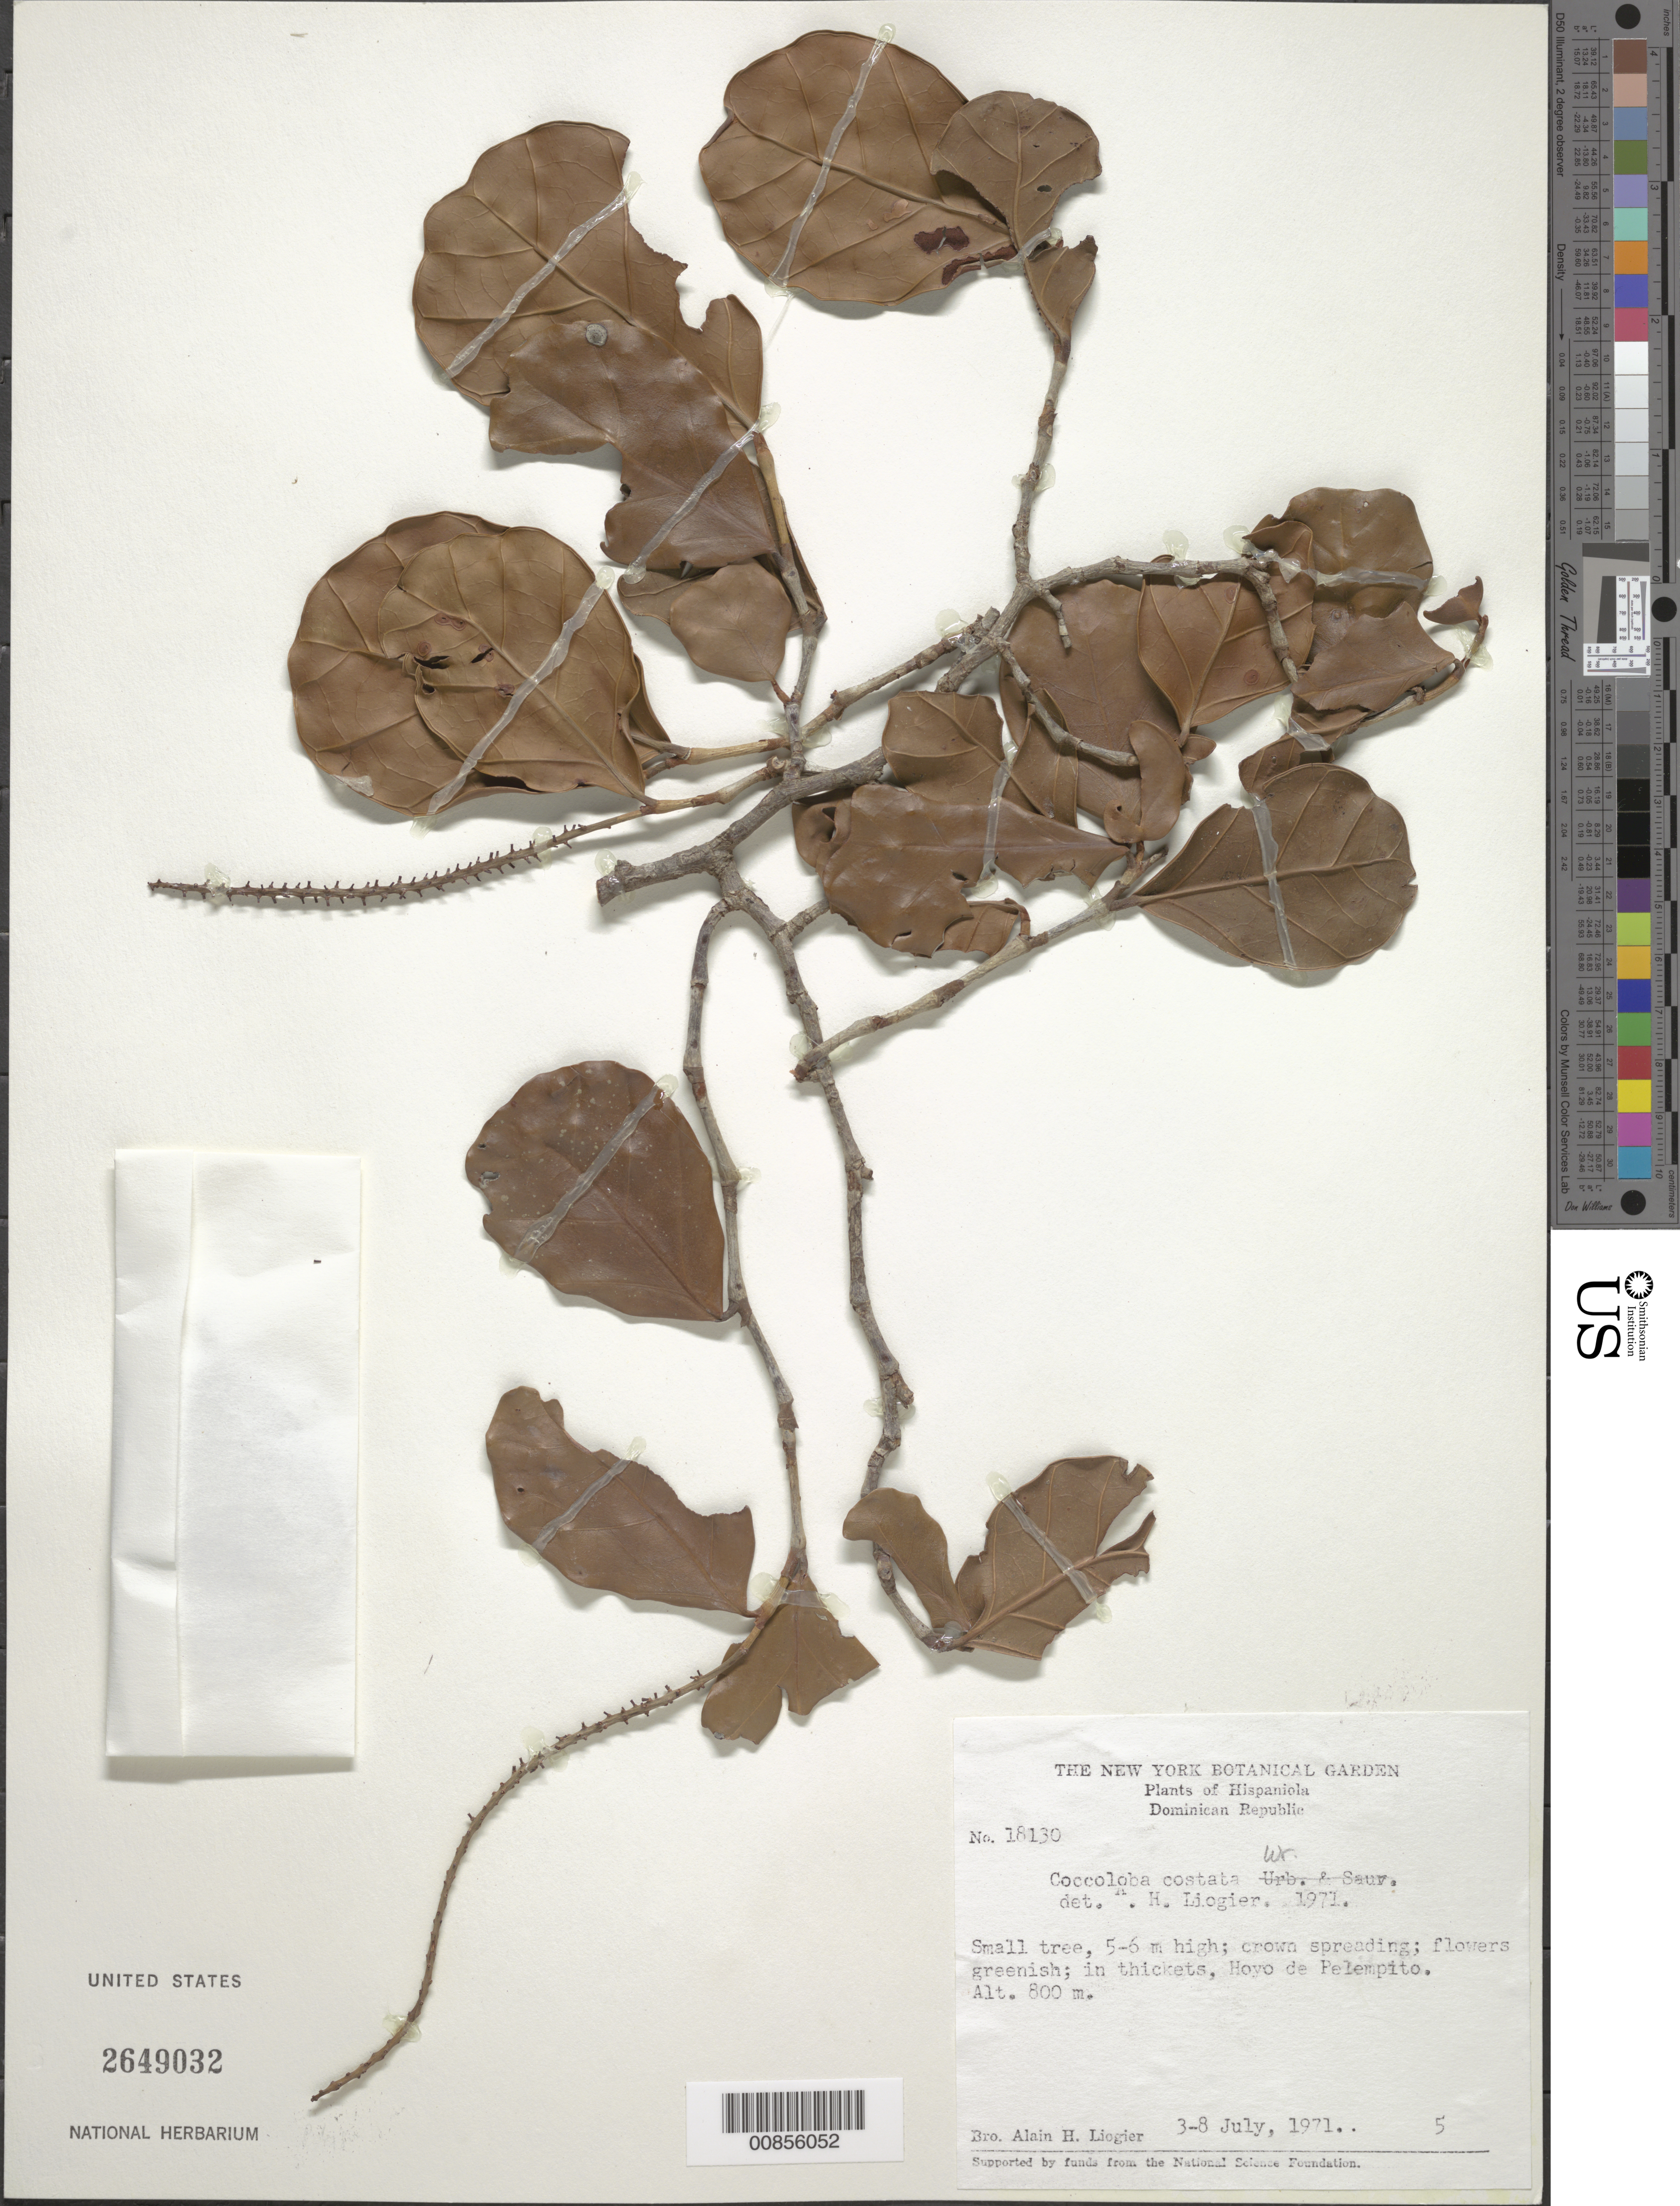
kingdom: Plantae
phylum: Tracheophyta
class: Magnoliopsida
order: Caryophyllales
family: Polygonaceae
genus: Coccoloba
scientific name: Coccoloba costata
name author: C. Wright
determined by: Liogier, Alain H.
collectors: A. H. Liogier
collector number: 18130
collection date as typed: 03 Jul 1971 to 08 Jul 1971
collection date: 1971-07-03/1971-07-08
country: Dominican Republic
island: Hispaniola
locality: Hoyo de Pelempito.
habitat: In thickets.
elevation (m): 800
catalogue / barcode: US 2649032